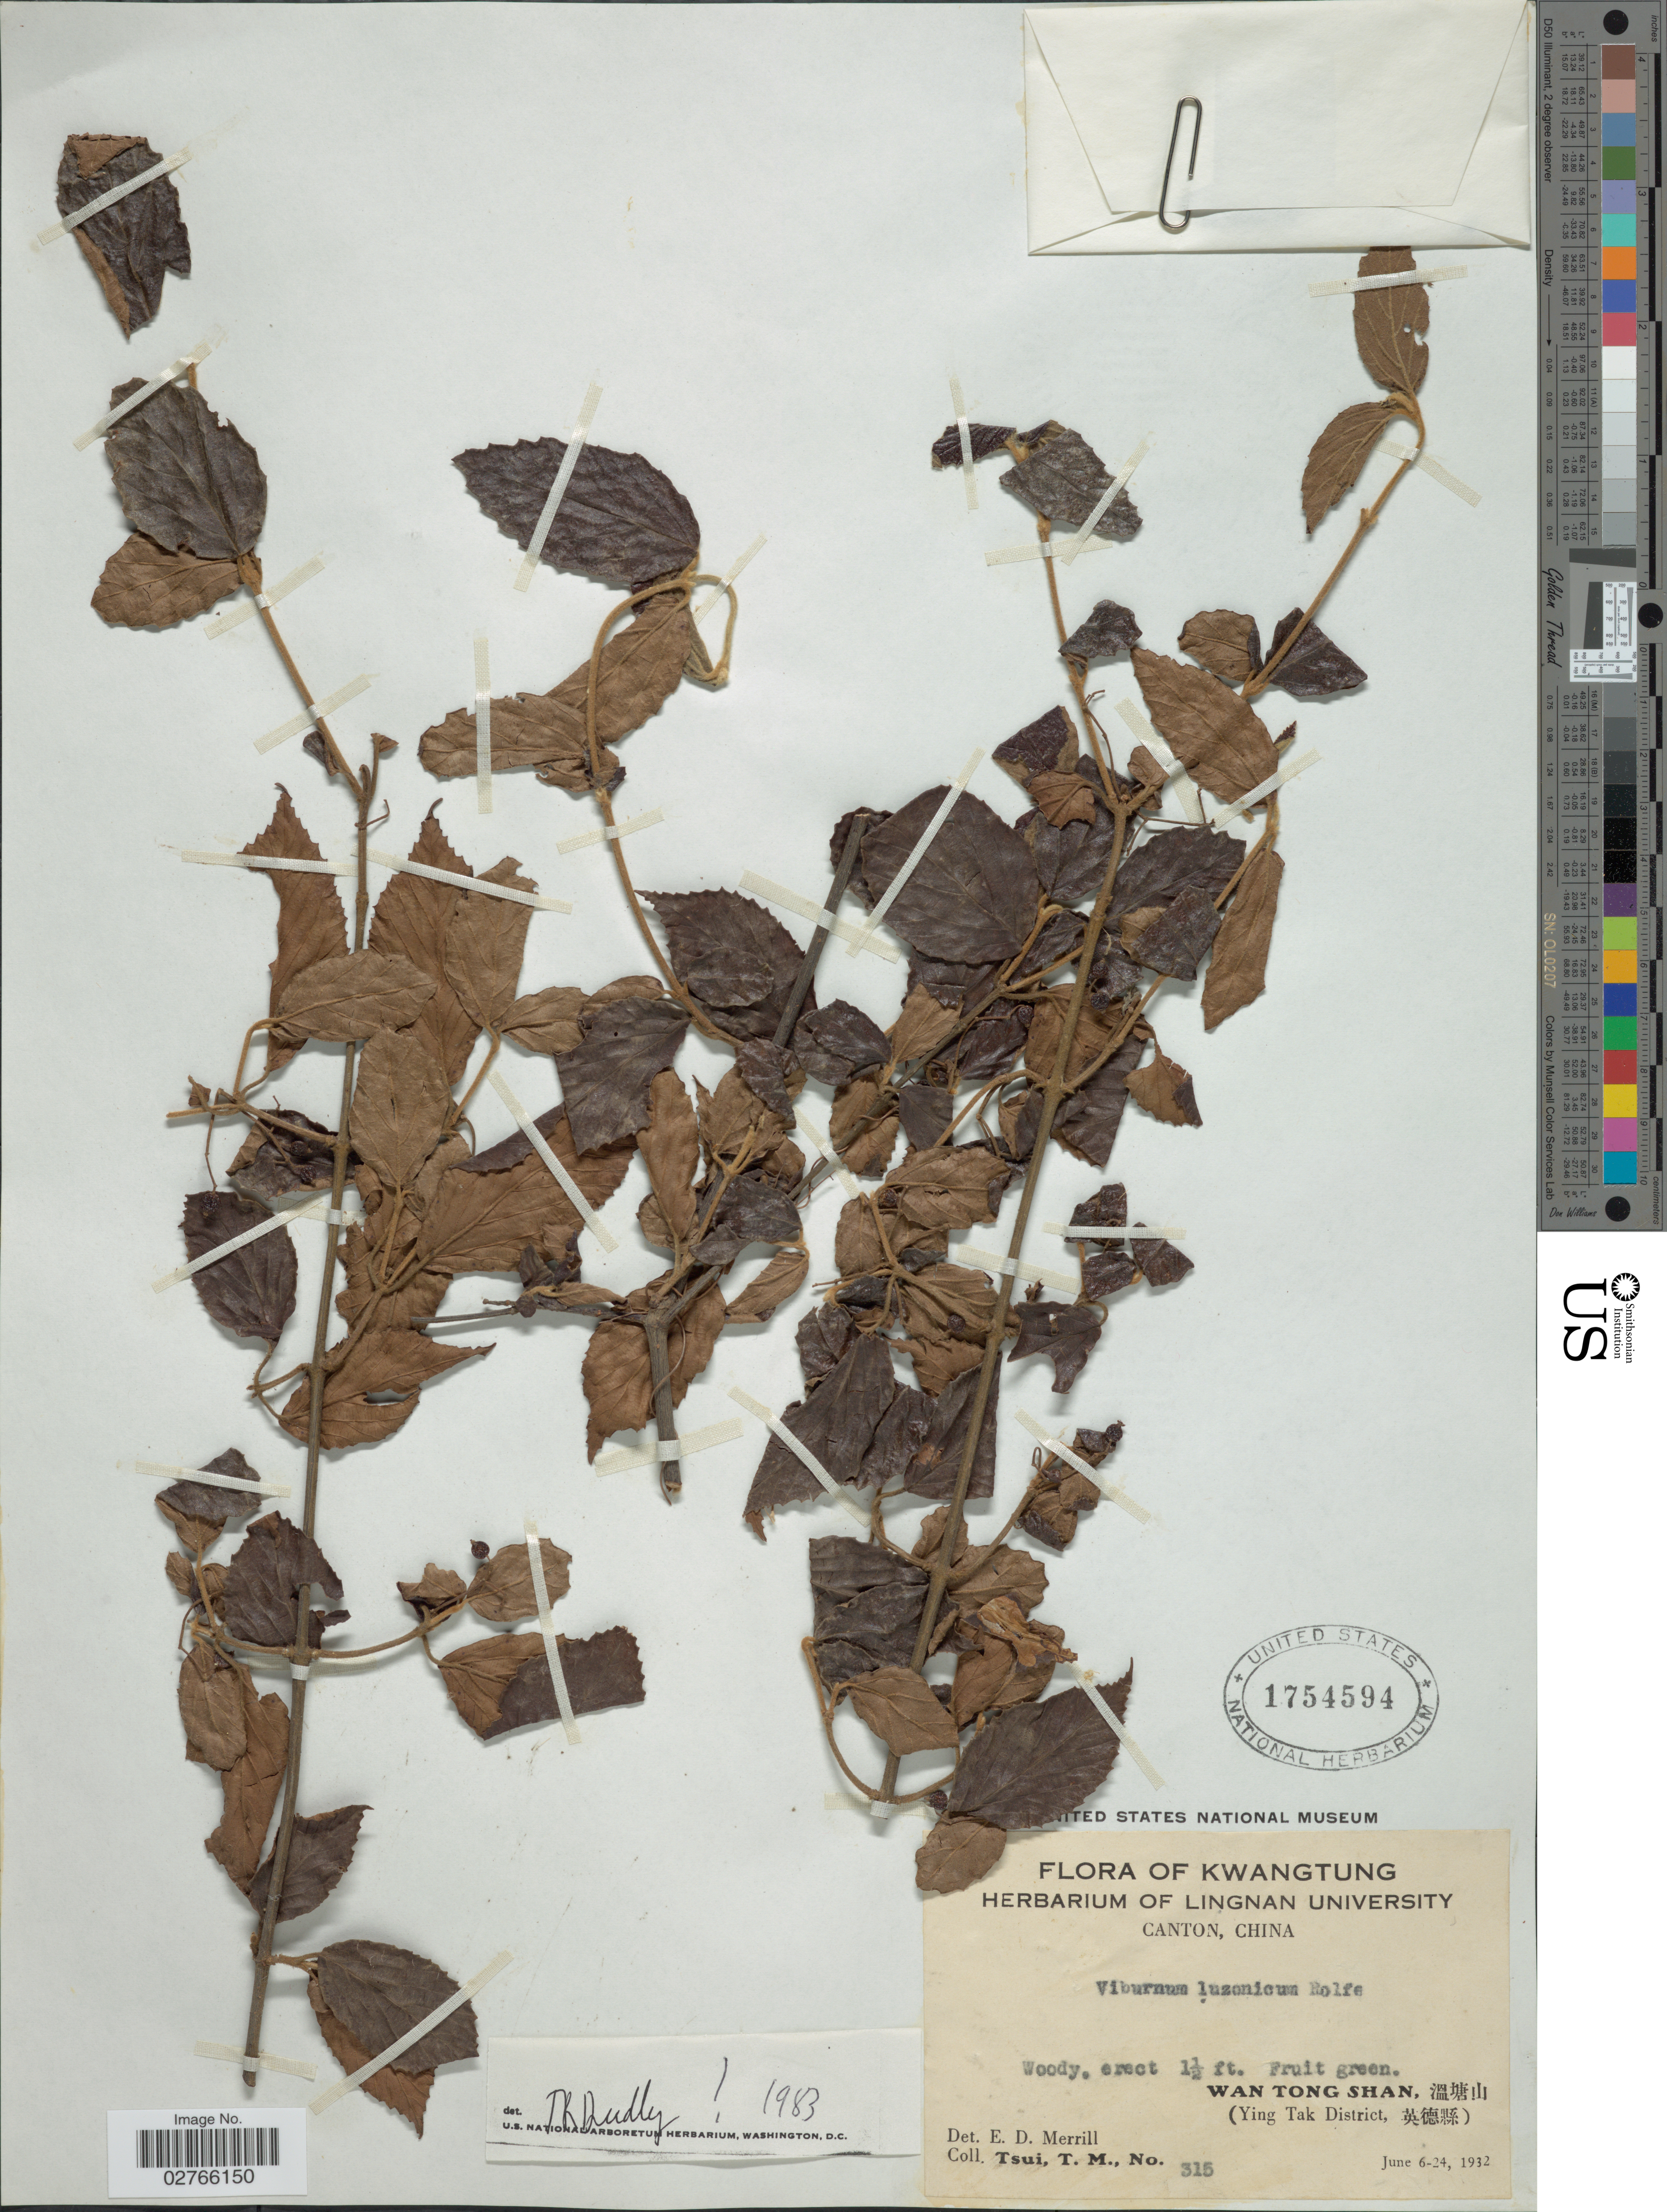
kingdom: Plantae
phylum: Tracheophyta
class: Magnoliopsida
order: Dipsacales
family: Viburnaceae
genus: Viburnum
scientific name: Viburnum luzonicum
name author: Rolfe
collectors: T. Tsui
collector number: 315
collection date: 1932-06-06/1932-06-24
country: China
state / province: Guangdong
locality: Kwangtung, Wan Tong Shan (Ying Tak District).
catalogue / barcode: US 1754594